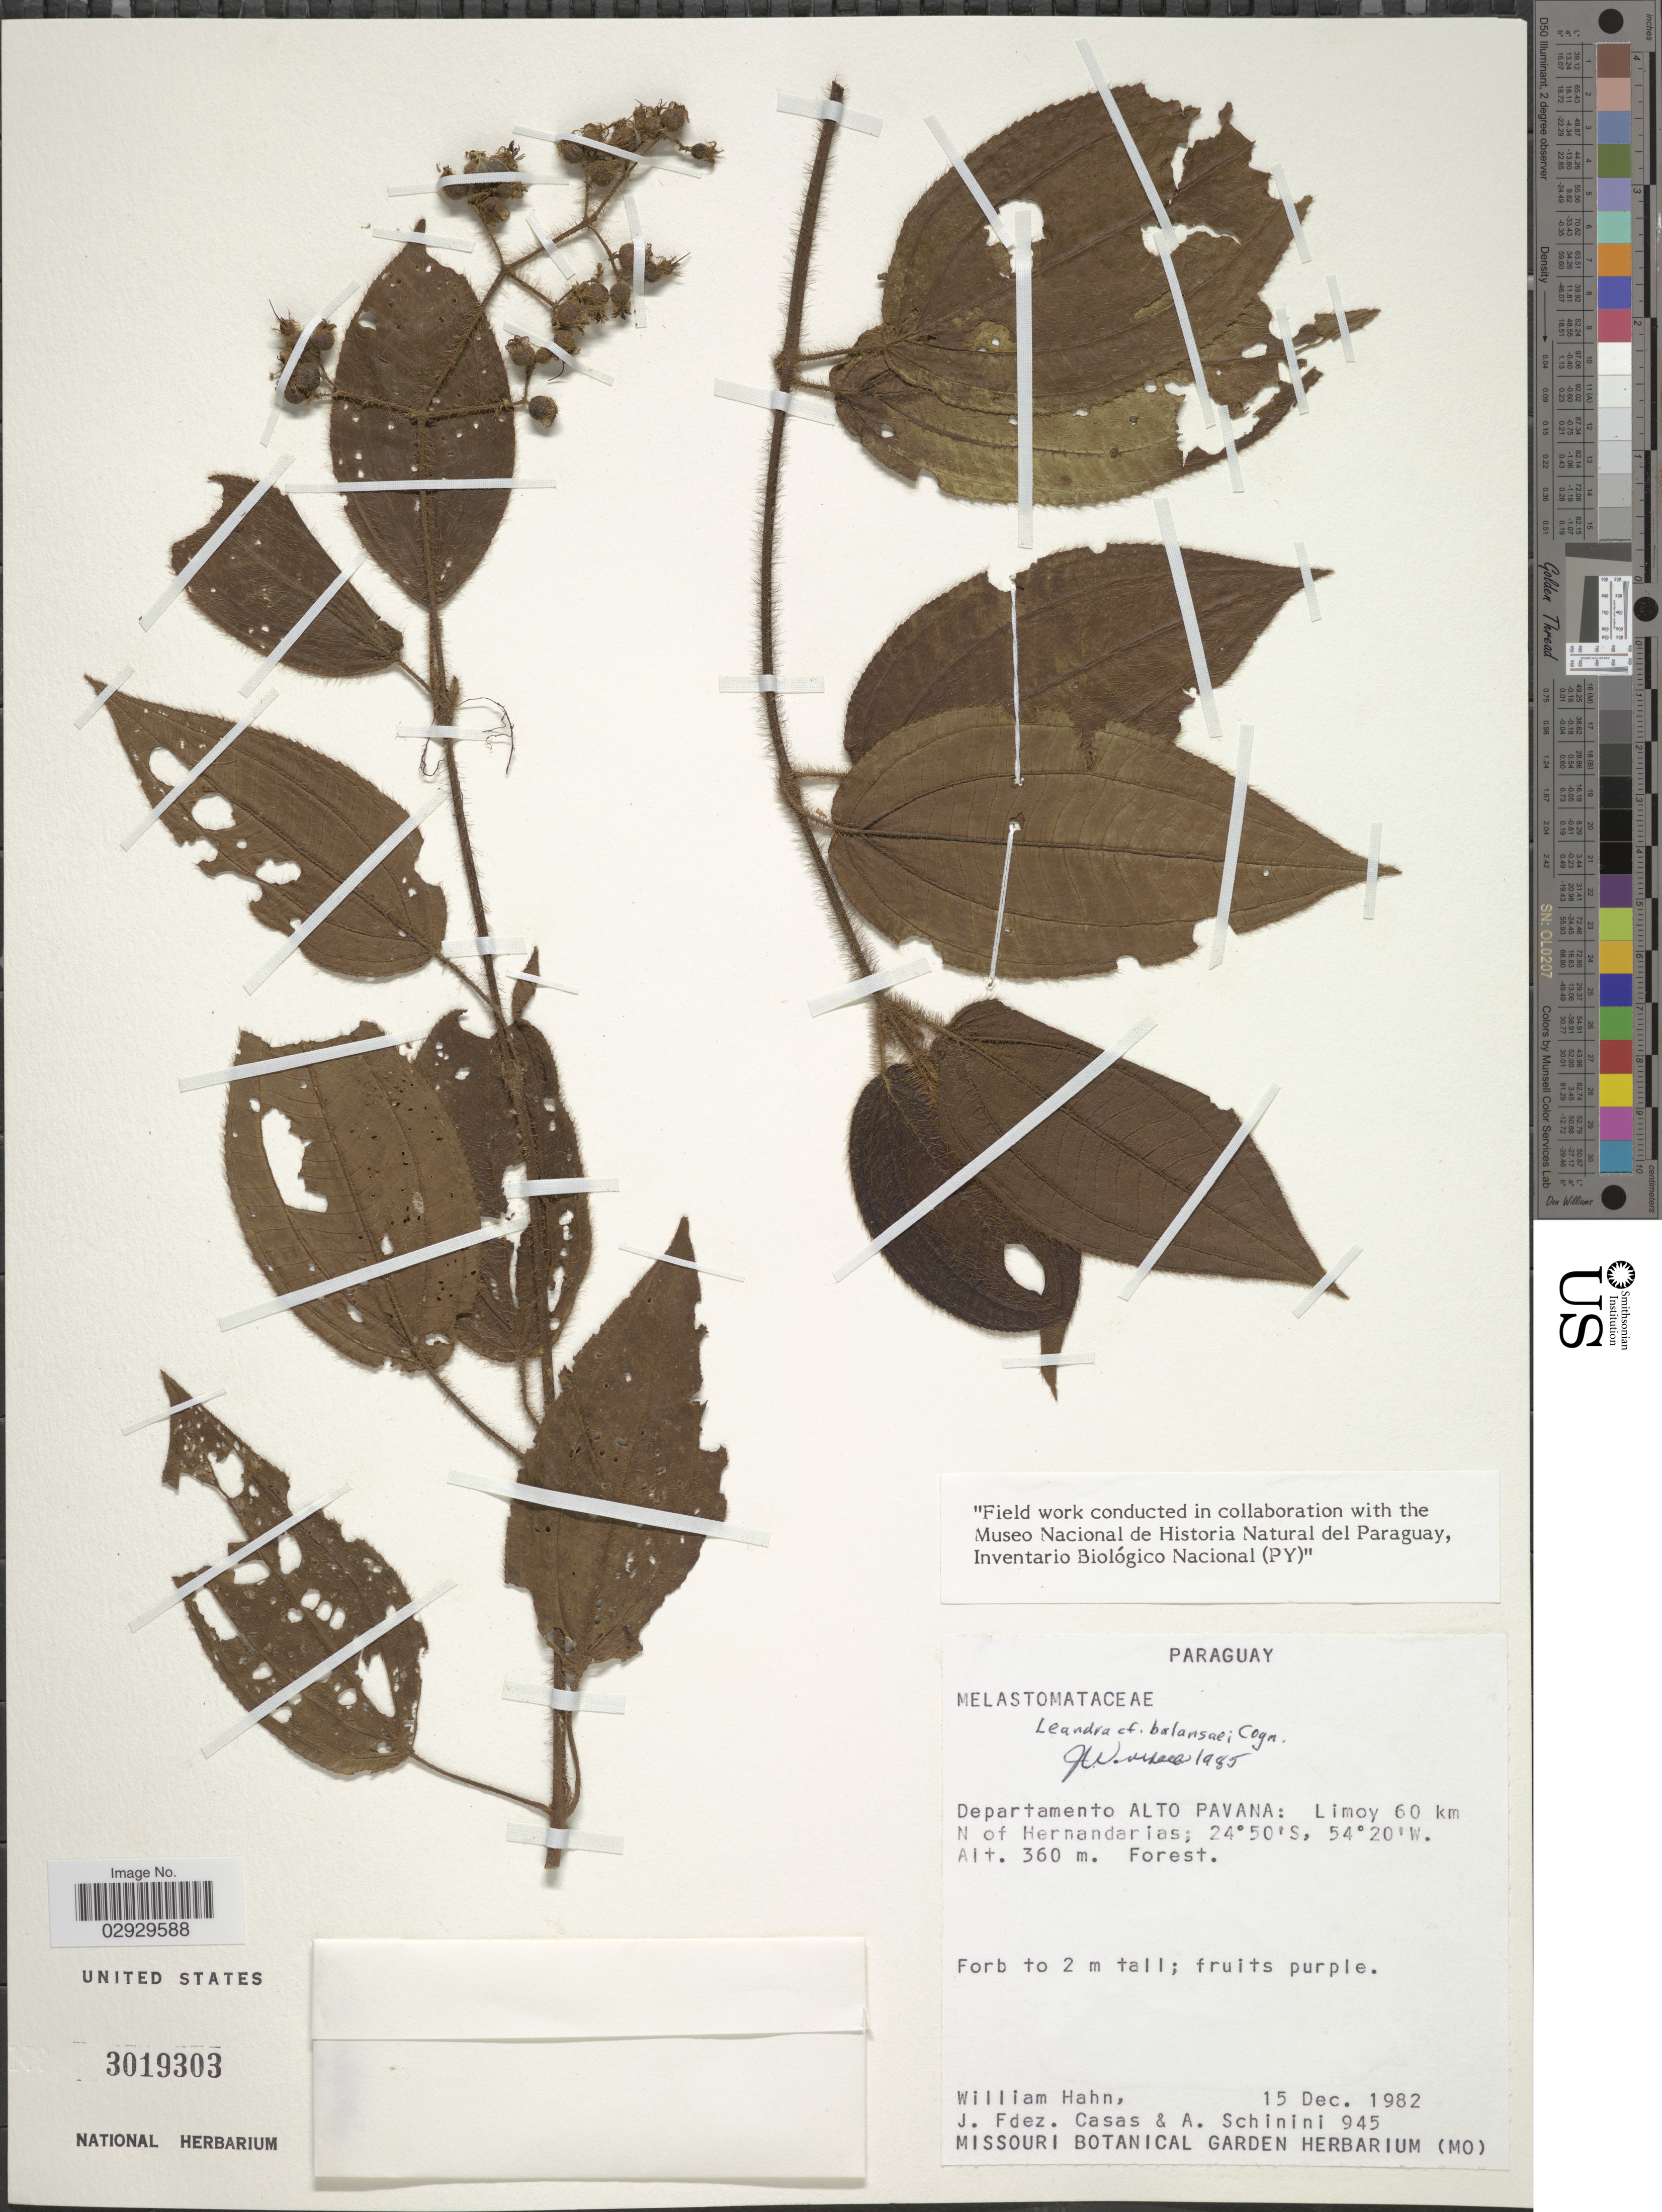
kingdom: Plantae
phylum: Tracheophyta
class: Magnoliopsida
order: Myrtales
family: Melastomataceae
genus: Leandra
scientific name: Leandra balansae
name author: Cogn.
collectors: W. Hahn, J. Casas & A. Schinini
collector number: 945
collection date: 1982-12-15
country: Paraguay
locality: Departamento Alto Pavana: Limoy 60 km N of Hernandarias.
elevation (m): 360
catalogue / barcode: US 3019303